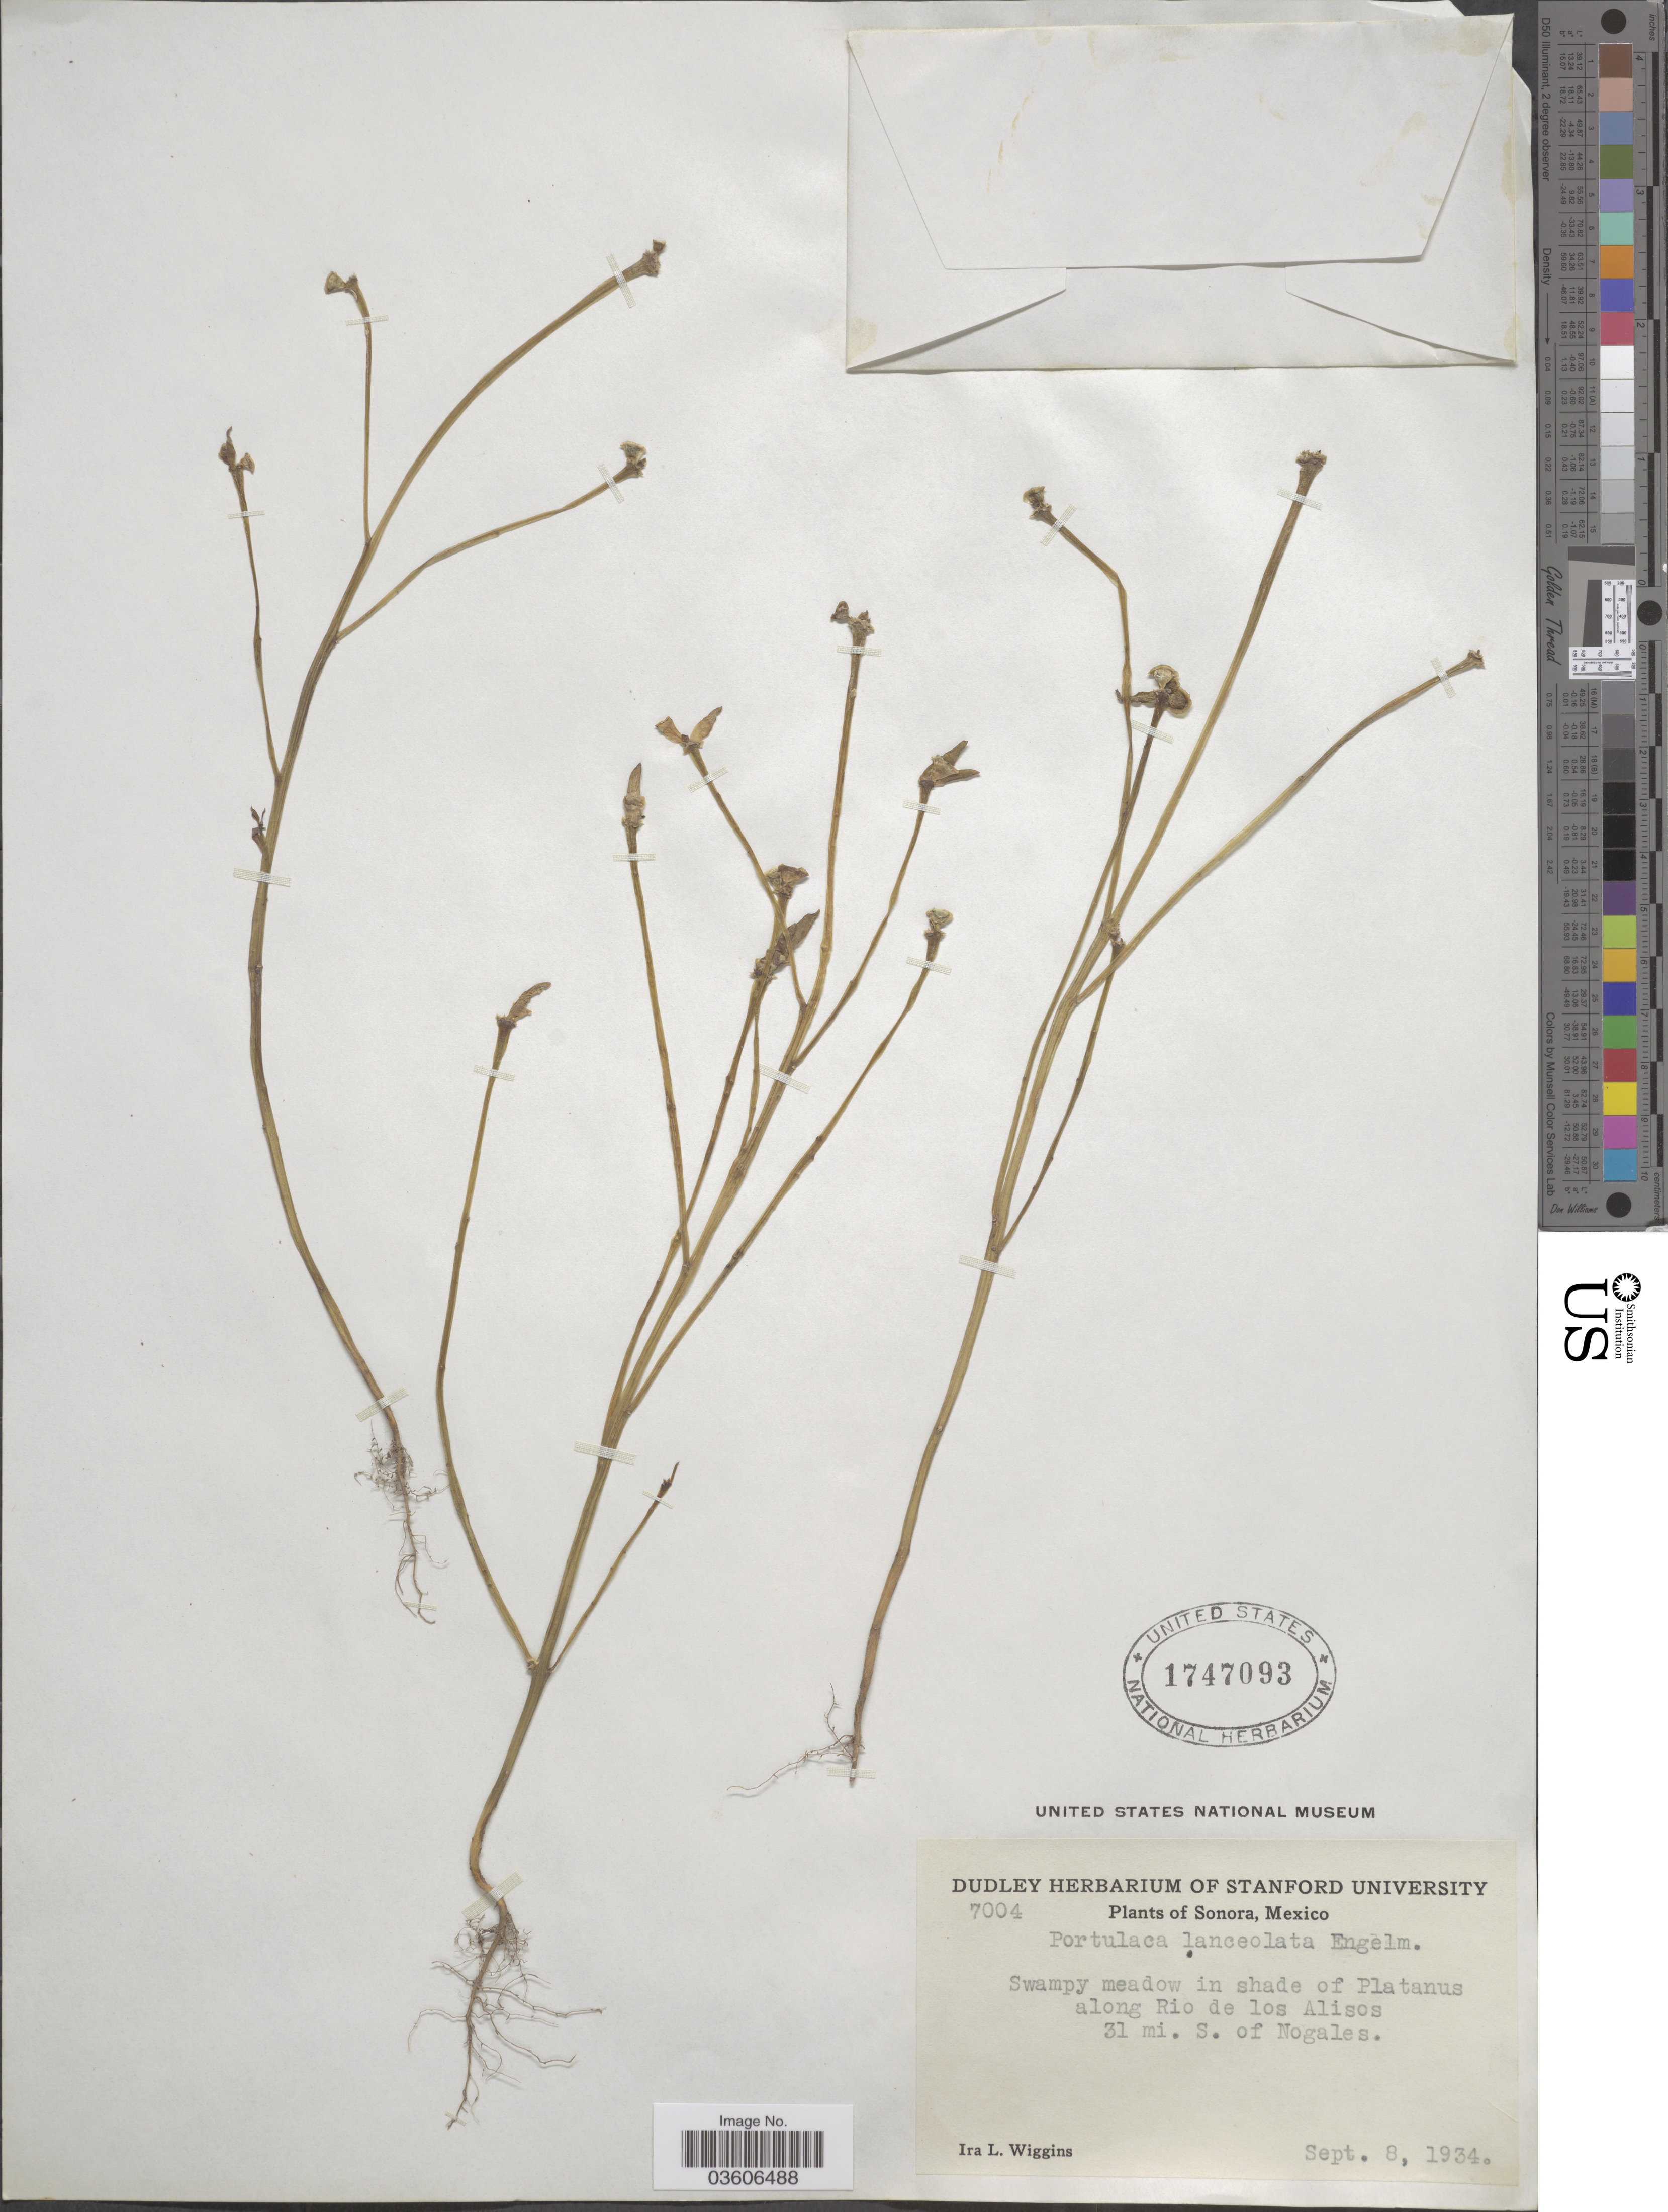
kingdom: Plantae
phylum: Tracheophyta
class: Magnoliopsida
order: Caryophyllales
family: Portulacaceae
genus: Portulaca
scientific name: Portulaca umbraticola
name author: Kunth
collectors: I. L. Wiggins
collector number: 7004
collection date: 1934-09-08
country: Mexico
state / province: Sonora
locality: Along Rio de los Alisos 31 mi. S. of Nogales.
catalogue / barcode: US 1747093